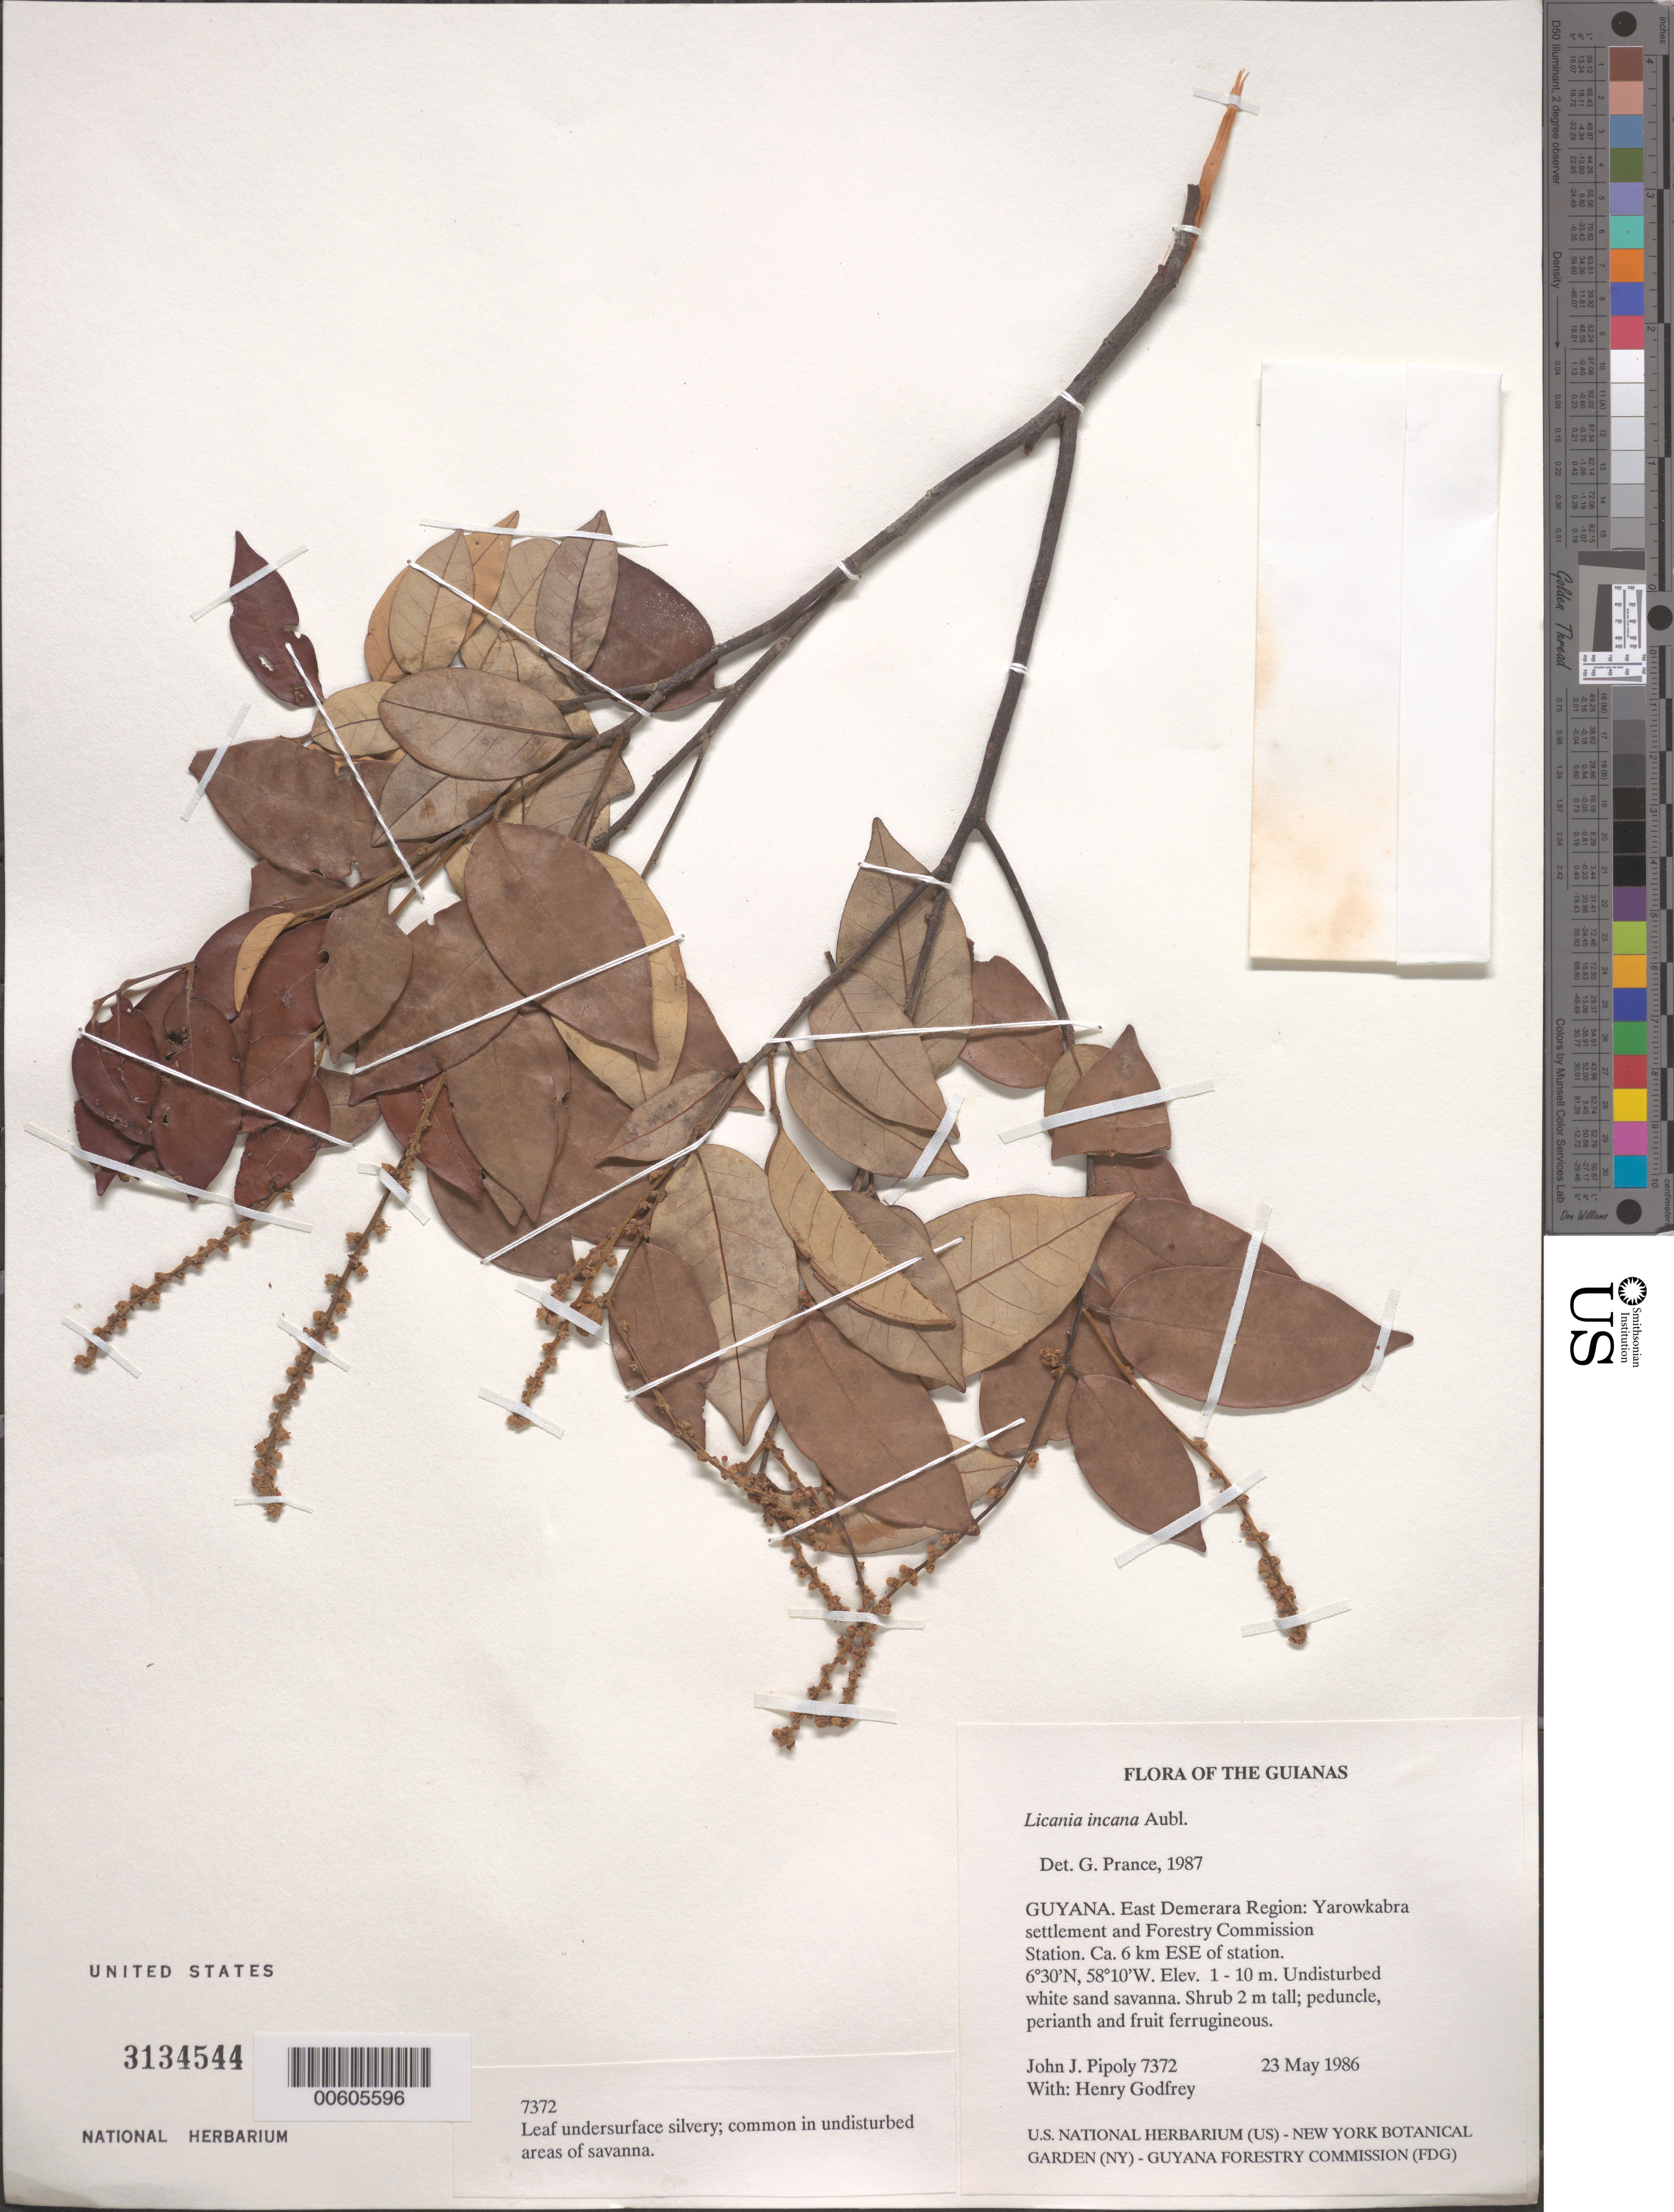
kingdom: Plantae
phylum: Tracheophyta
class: Magnoliopsida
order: Malpighiales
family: Chrysobalanaceae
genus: Licania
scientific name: Licania incana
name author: Aubl.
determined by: Prance, G. T.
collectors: J. J. Pipoly & H. Godfrey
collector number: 7372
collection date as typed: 23 May 1986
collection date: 1986-05-23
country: Guyana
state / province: Demerara-Mahaica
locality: Yarowkabra settlement and Forestry Commission Station ca. 6 km ESE of station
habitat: Undisturbed white sand savanna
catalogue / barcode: US 3134544